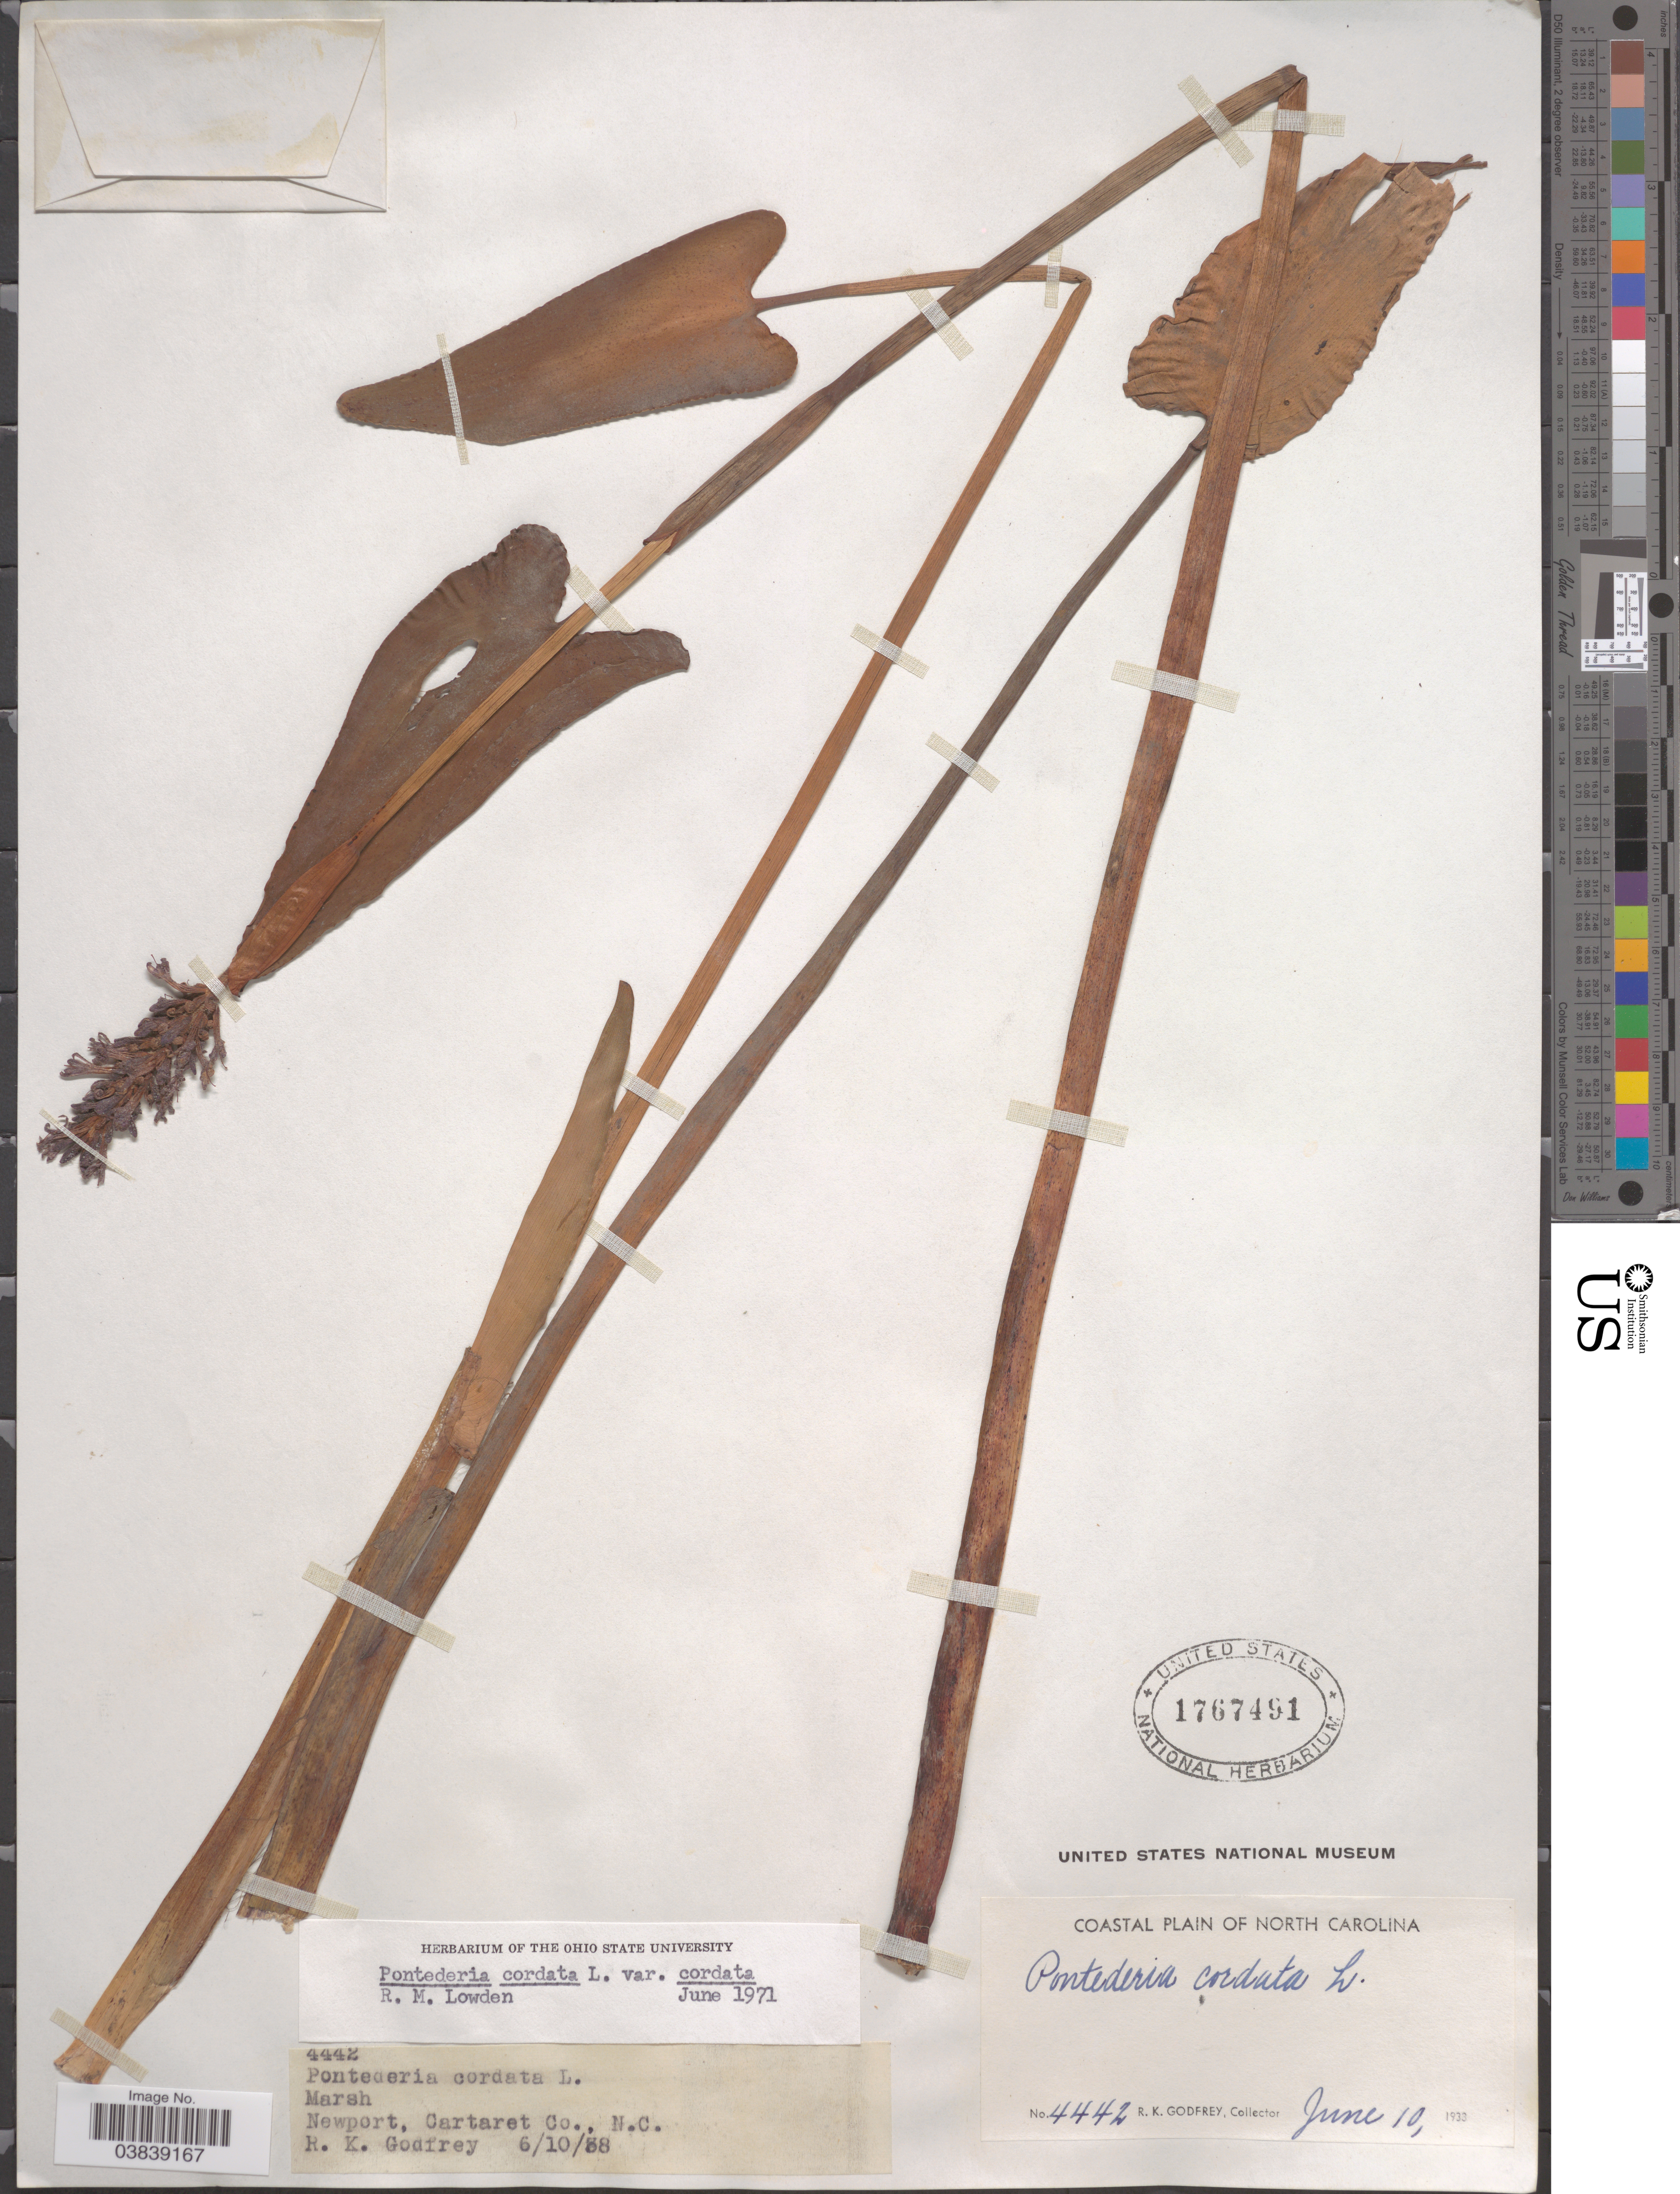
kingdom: Plantae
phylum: Tracheophyta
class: Liliopsida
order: Commelinales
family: Pontederiaceae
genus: Pontederia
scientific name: Pontederia cordata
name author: L.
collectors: R. K. Godfrey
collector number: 4442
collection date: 1938-06-10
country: United States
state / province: North Carolina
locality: Newport, Cartaret Co., Coastal Plain of North Carolina.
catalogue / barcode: US 1767491